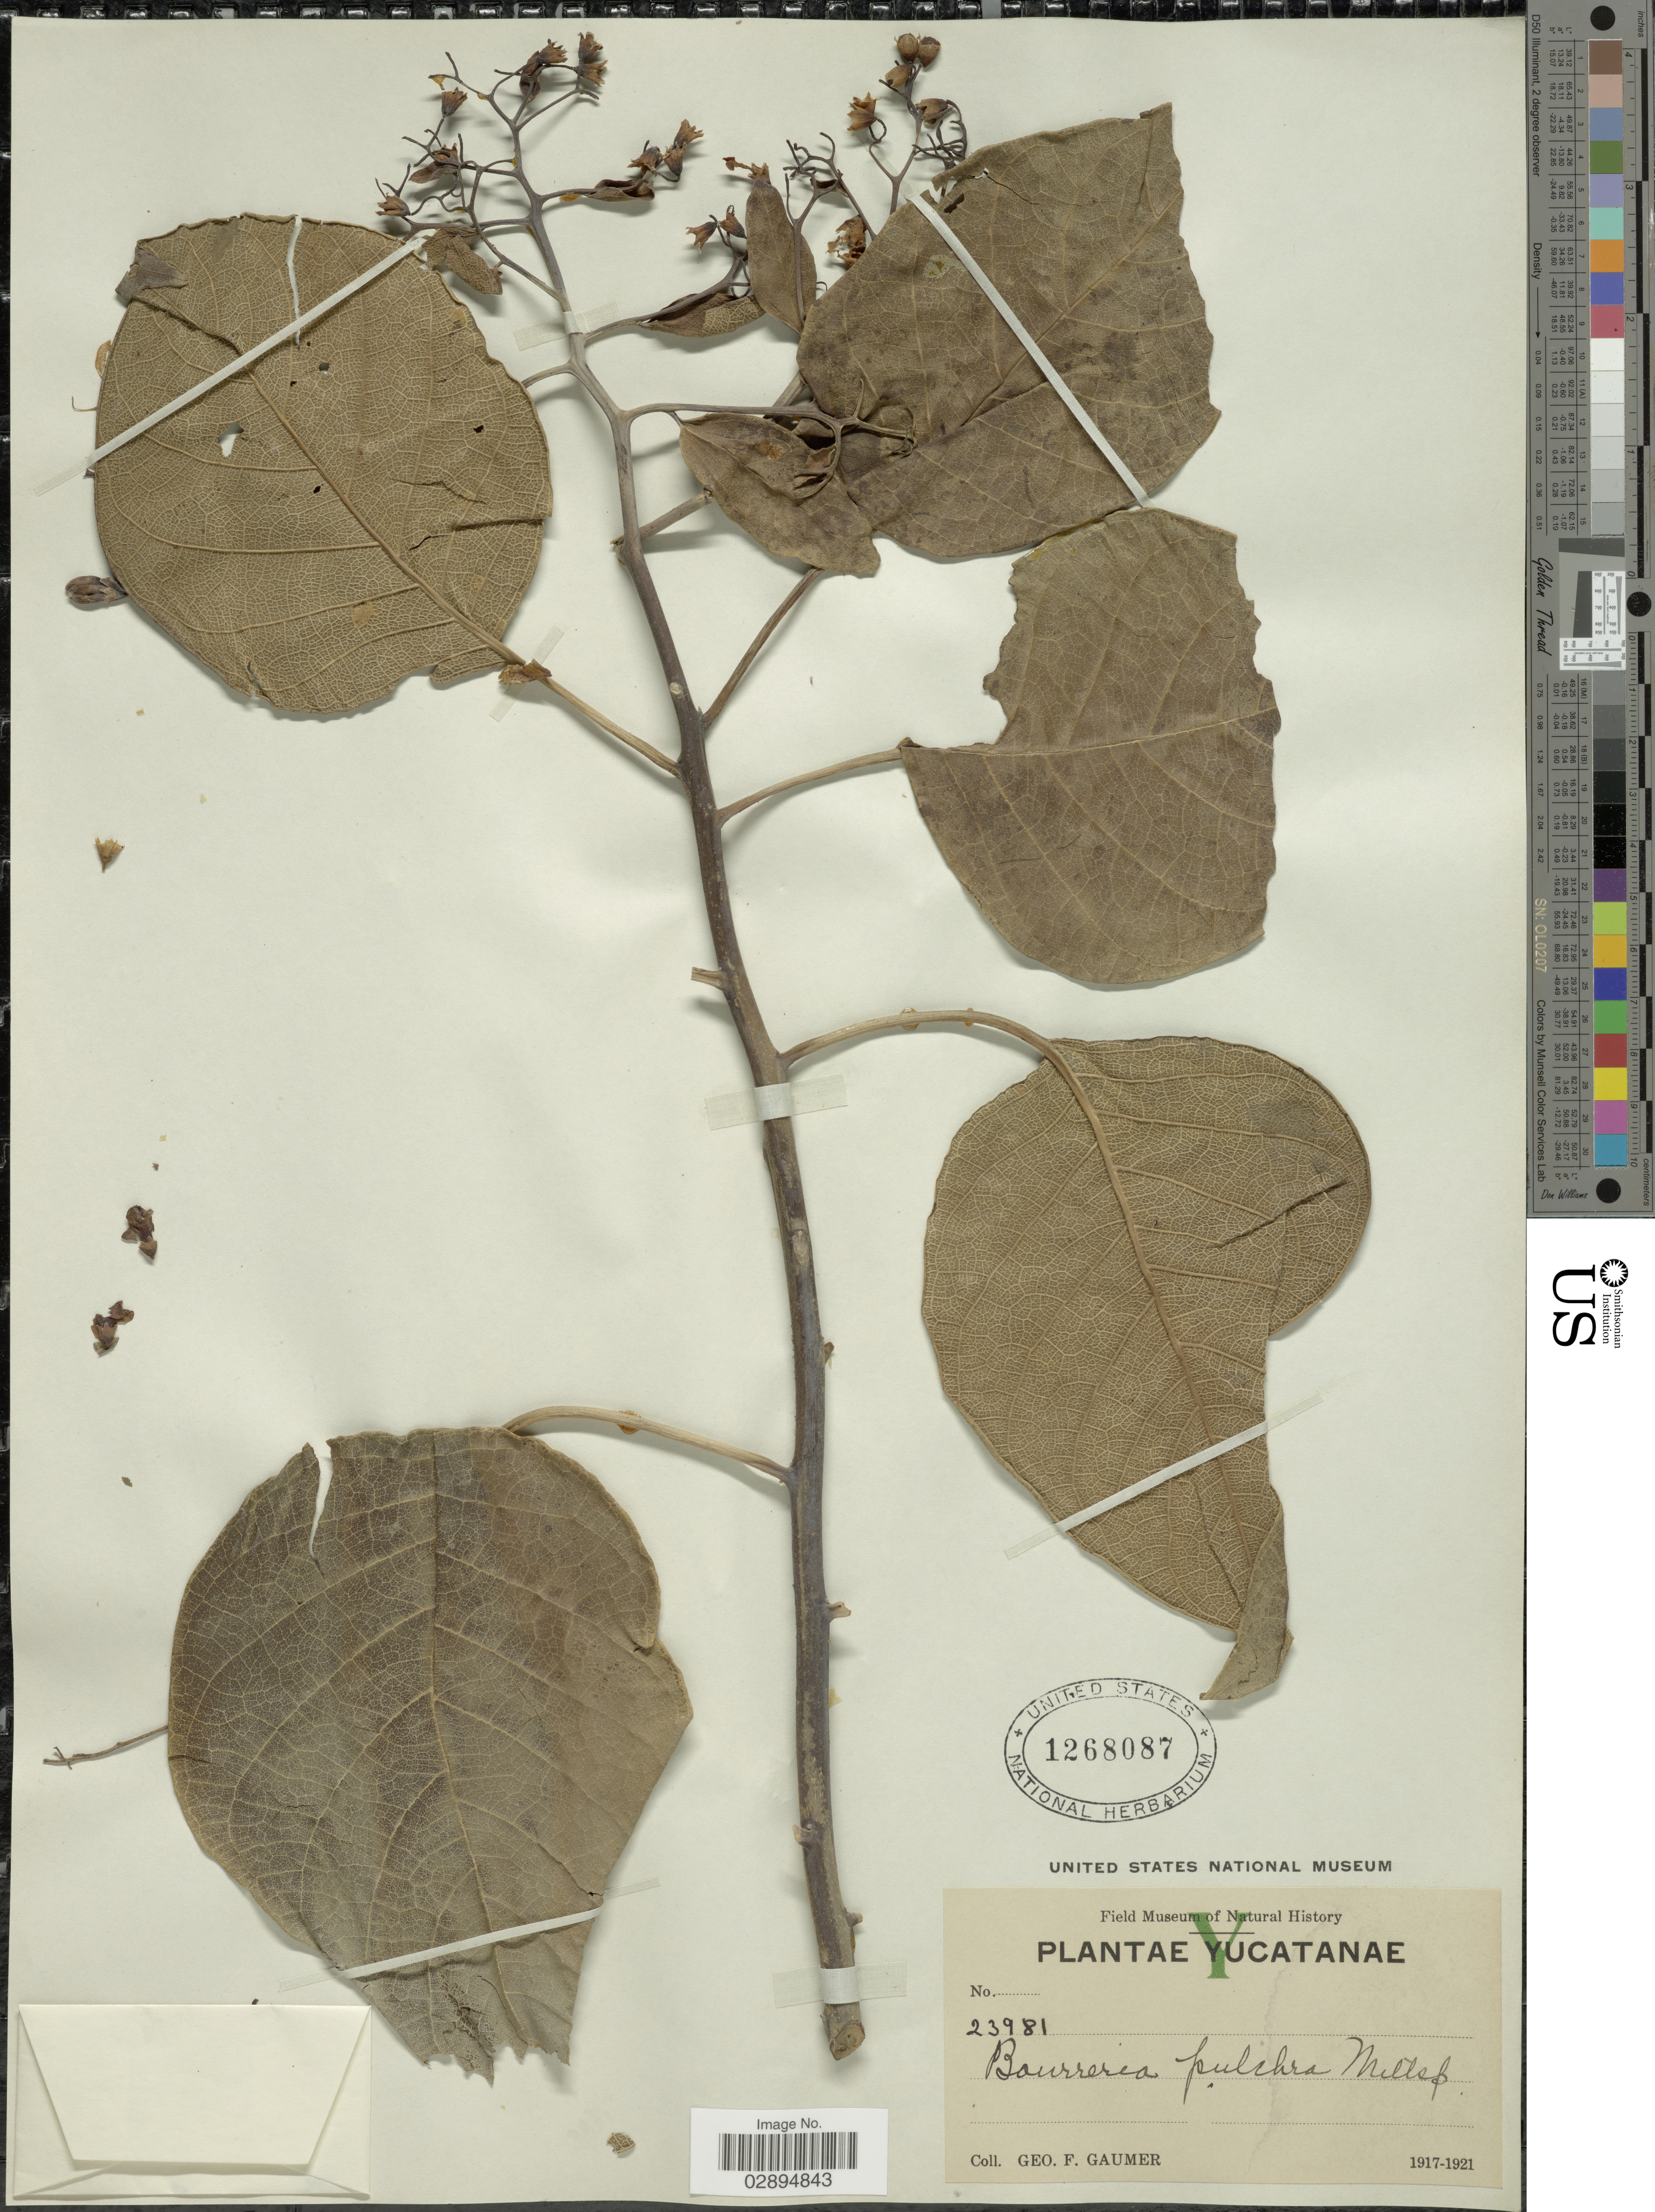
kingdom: Plantae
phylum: Tracheophyta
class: Magnoliopsida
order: Boraginales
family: Ehretiaceae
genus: Bourreria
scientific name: Bourreria pulchra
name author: (Millsp.) Millsp.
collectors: G. F. Gaumer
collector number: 23981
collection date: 1917/1921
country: Mexico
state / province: Yucatán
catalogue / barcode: US 1268087